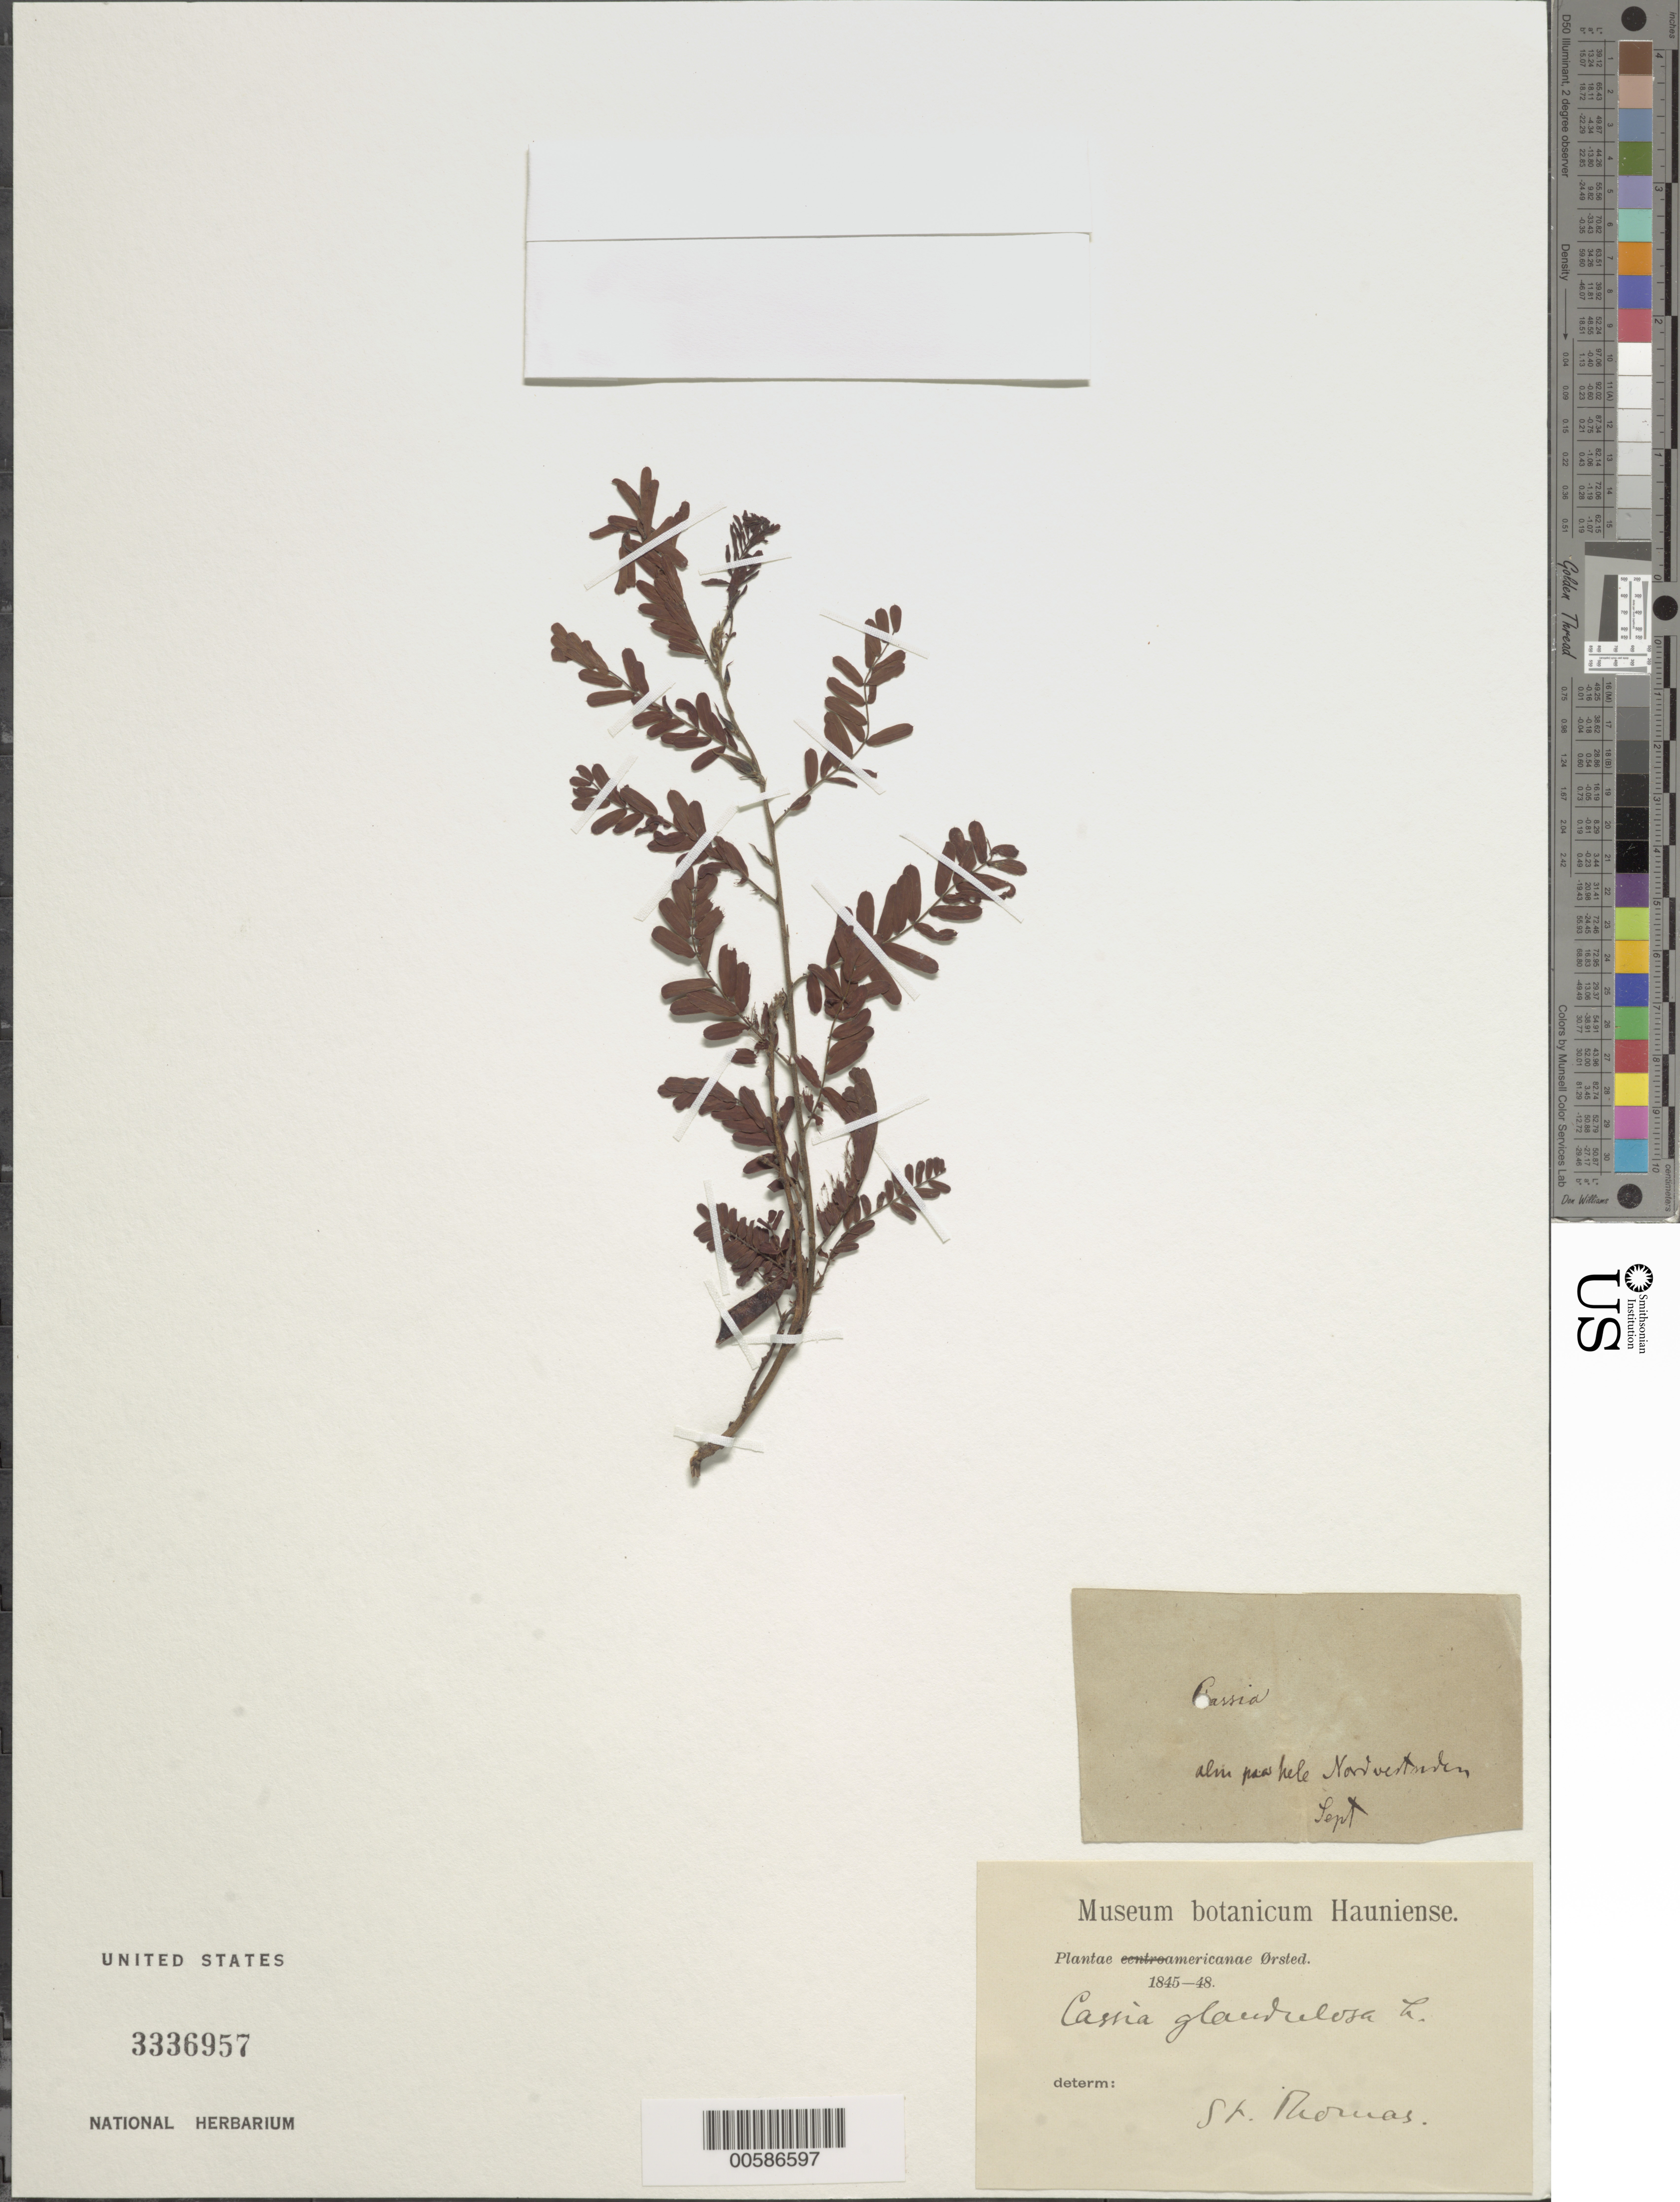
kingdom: Plantae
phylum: Tracheophyta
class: Magnoliopsida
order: Fabales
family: Fabaceae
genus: Chamaecrista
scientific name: Chamaecrista glandulosa var. swartzii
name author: (Wikstr.) H.S. Irwin & Barneby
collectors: M. Alexiades & V. Pesha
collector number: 204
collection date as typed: Sep 1845 to -- --- 1848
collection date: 1845-09/1848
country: U.S. Virgin Islands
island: St. Thomas Island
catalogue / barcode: US 3336957